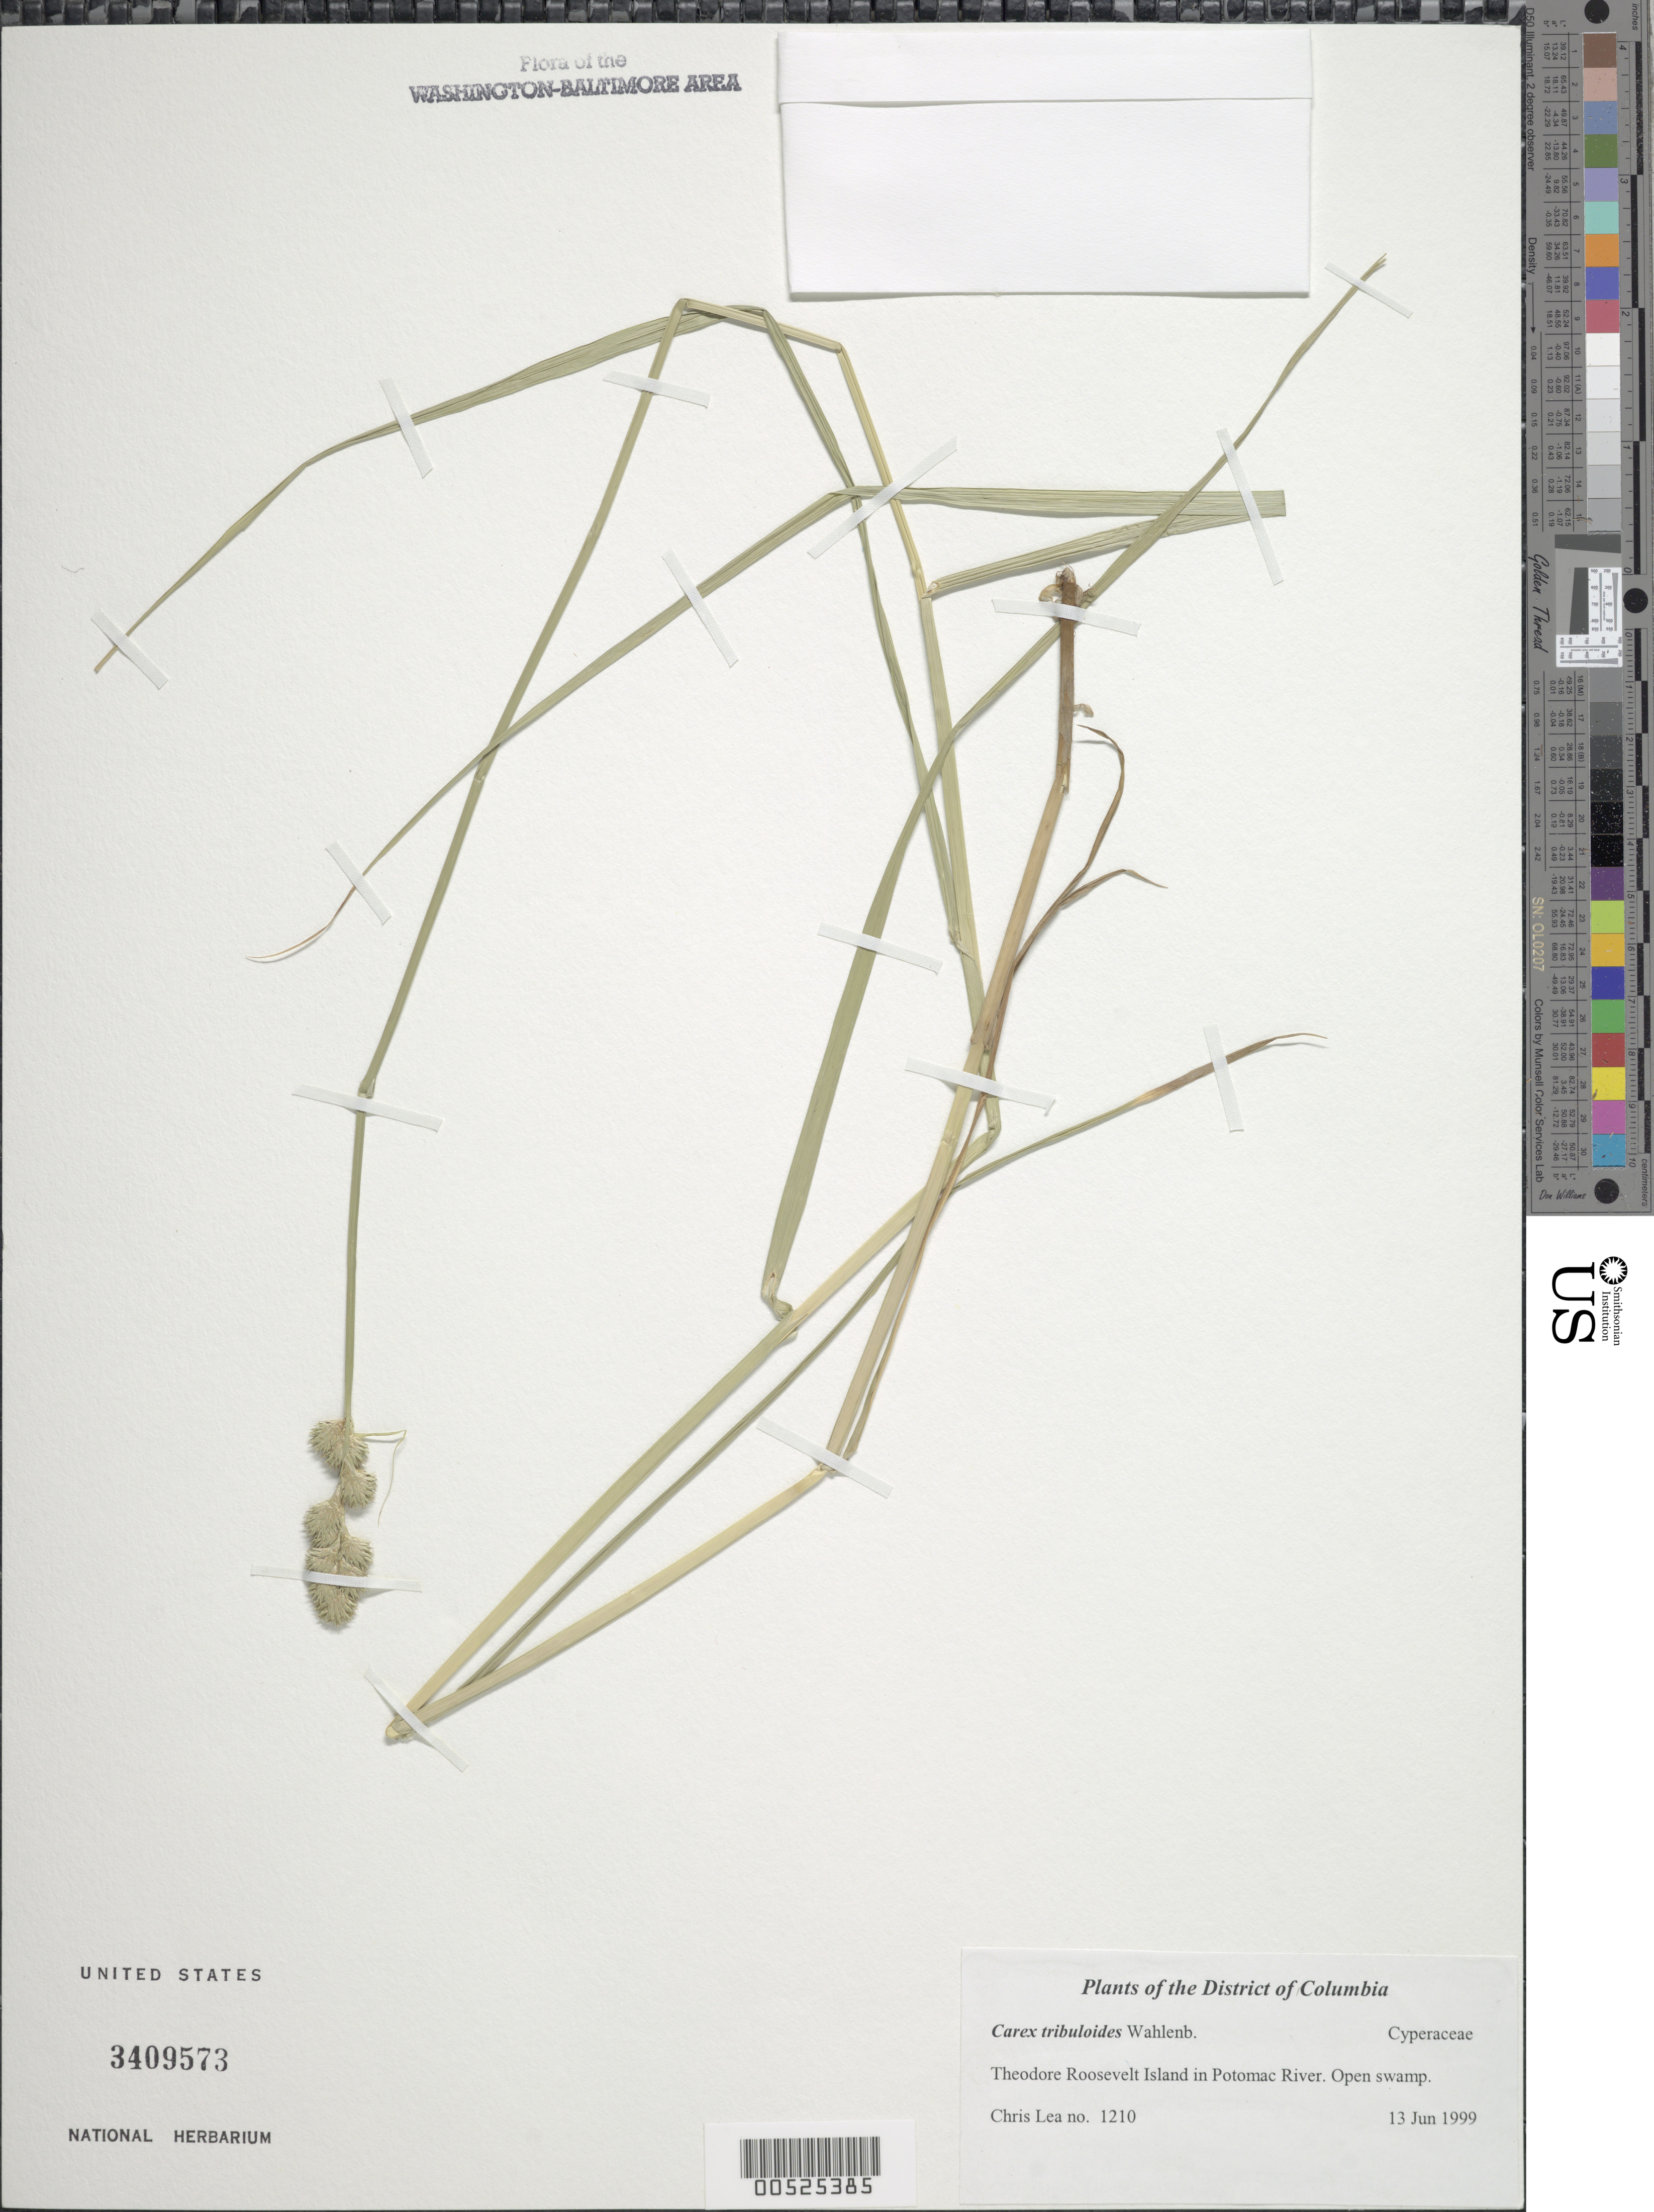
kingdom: Plantae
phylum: Tracheophyta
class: Liliopsida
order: Poales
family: Cyperaceae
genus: Carex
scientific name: Carex tribuloides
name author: Wahlenb.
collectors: C. Lea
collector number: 1210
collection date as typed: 13 Jun 1999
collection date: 1999-06-13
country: United States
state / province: District of Columbia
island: Theodore Roosevelt Island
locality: Theodore Roosevelt Island in Potomac River.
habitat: Open swamp.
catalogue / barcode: US 3409573